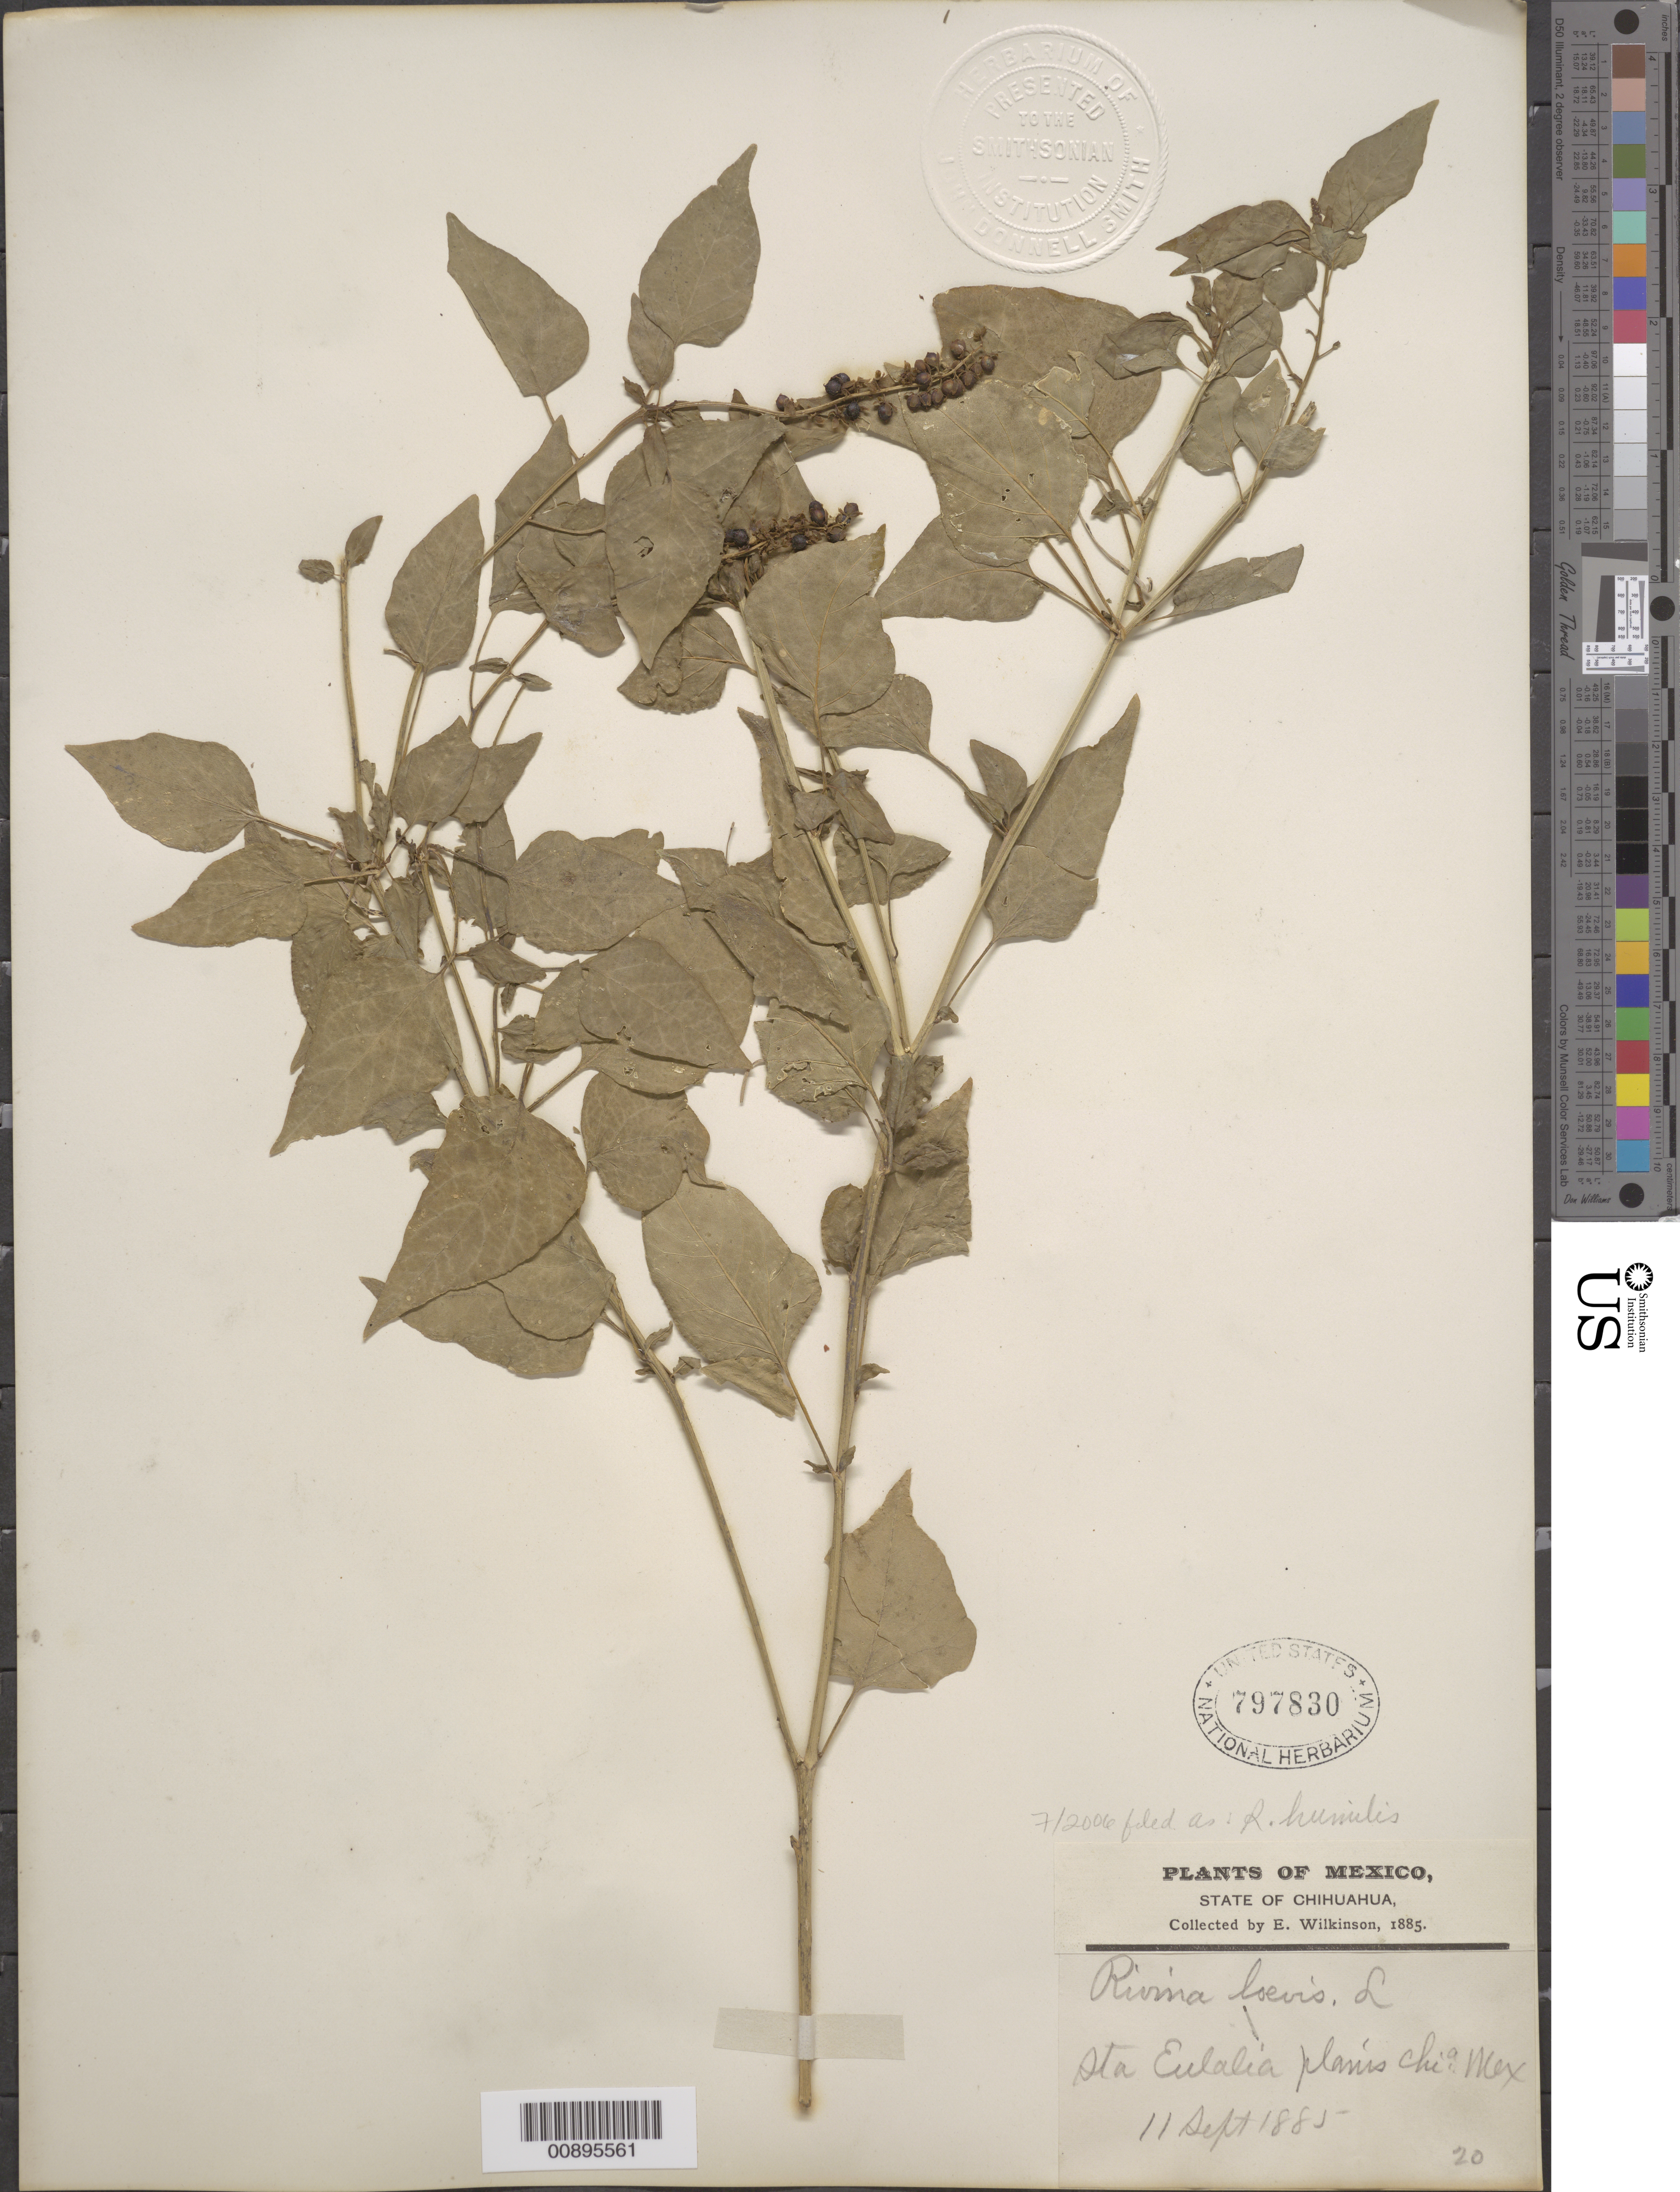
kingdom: Plantae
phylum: Tracheophyta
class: Magnoliopsida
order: Caryophyllales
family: Phytolaccaceae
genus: Rivina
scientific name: Rivina humilis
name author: L.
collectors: E. Wilkinson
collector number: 20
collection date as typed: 11 Sep 1885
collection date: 1885-09-11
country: Mexico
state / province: Chihuahua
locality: Sta. Eulalia plains, Chihuahua.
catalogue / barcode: US 797830